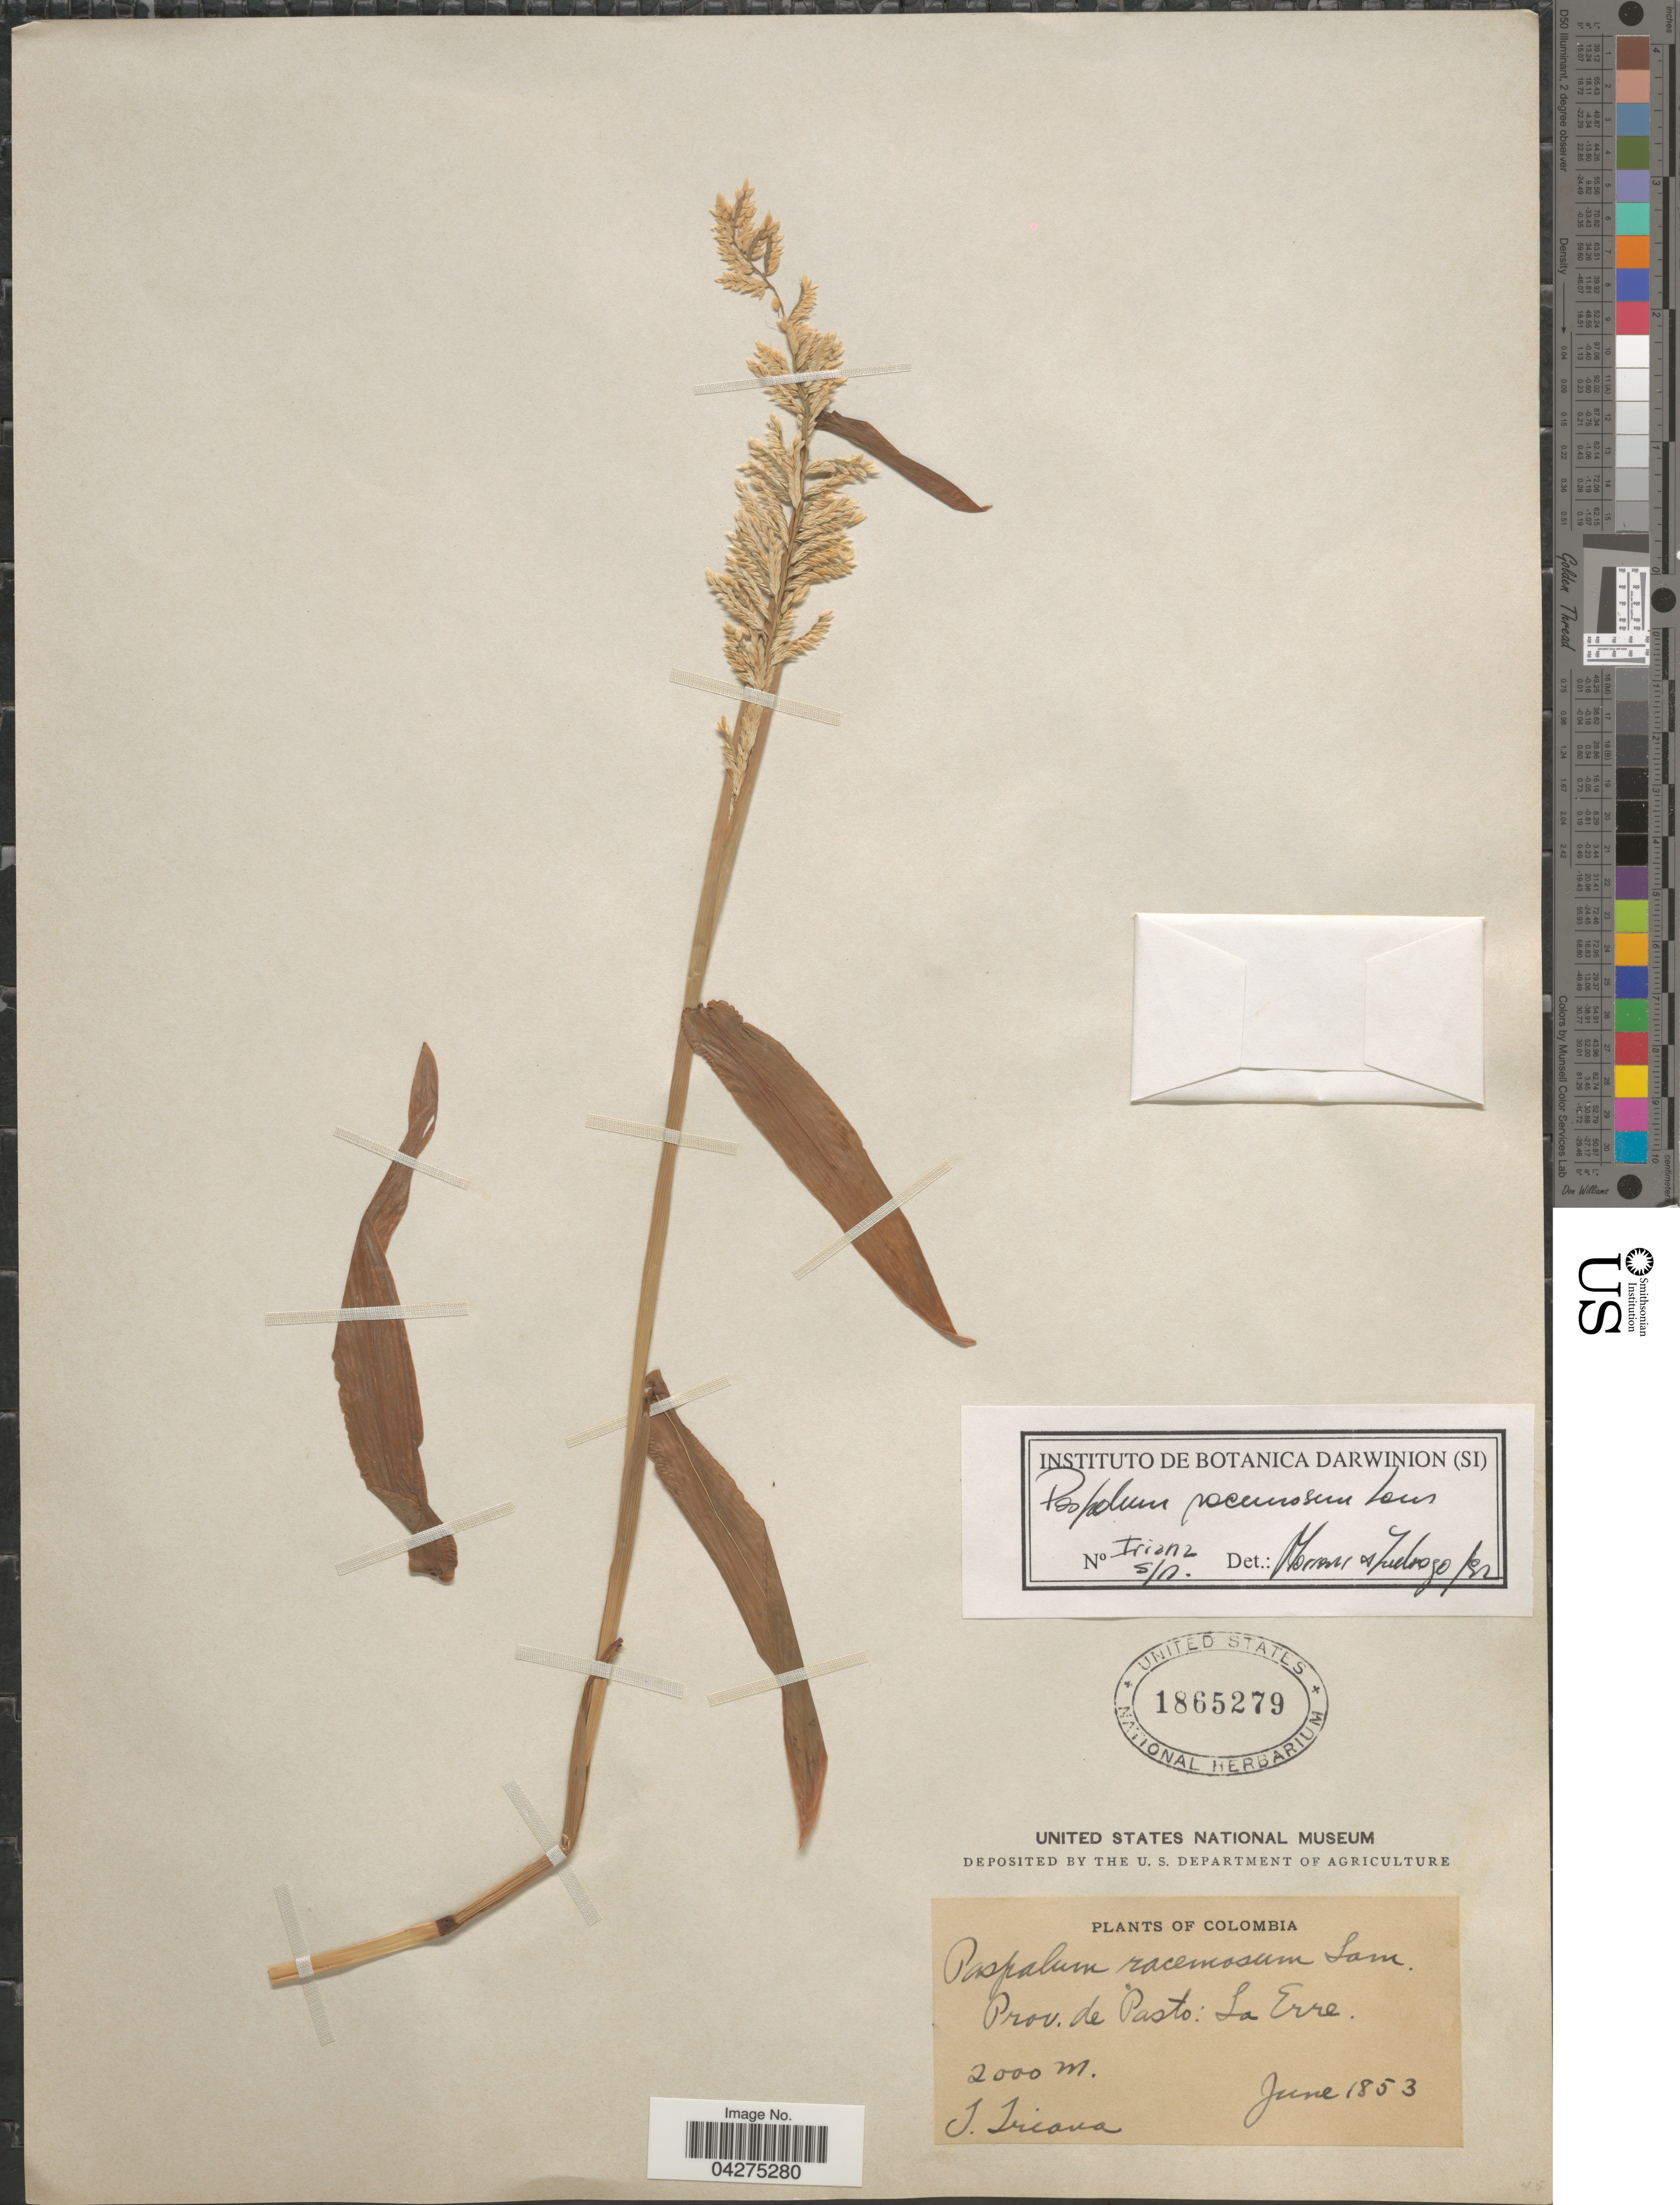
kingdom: Plantae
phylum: Tracheophyta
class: Liliopsida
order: Poales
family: Poaceae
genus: Paspalum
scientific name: Paspalum racemosum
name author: Lam.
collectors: J. Triana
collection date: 1853-06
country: Colombia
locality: Prov. de Pasto: La Erre.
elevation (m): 2000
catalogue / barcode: US 1865279